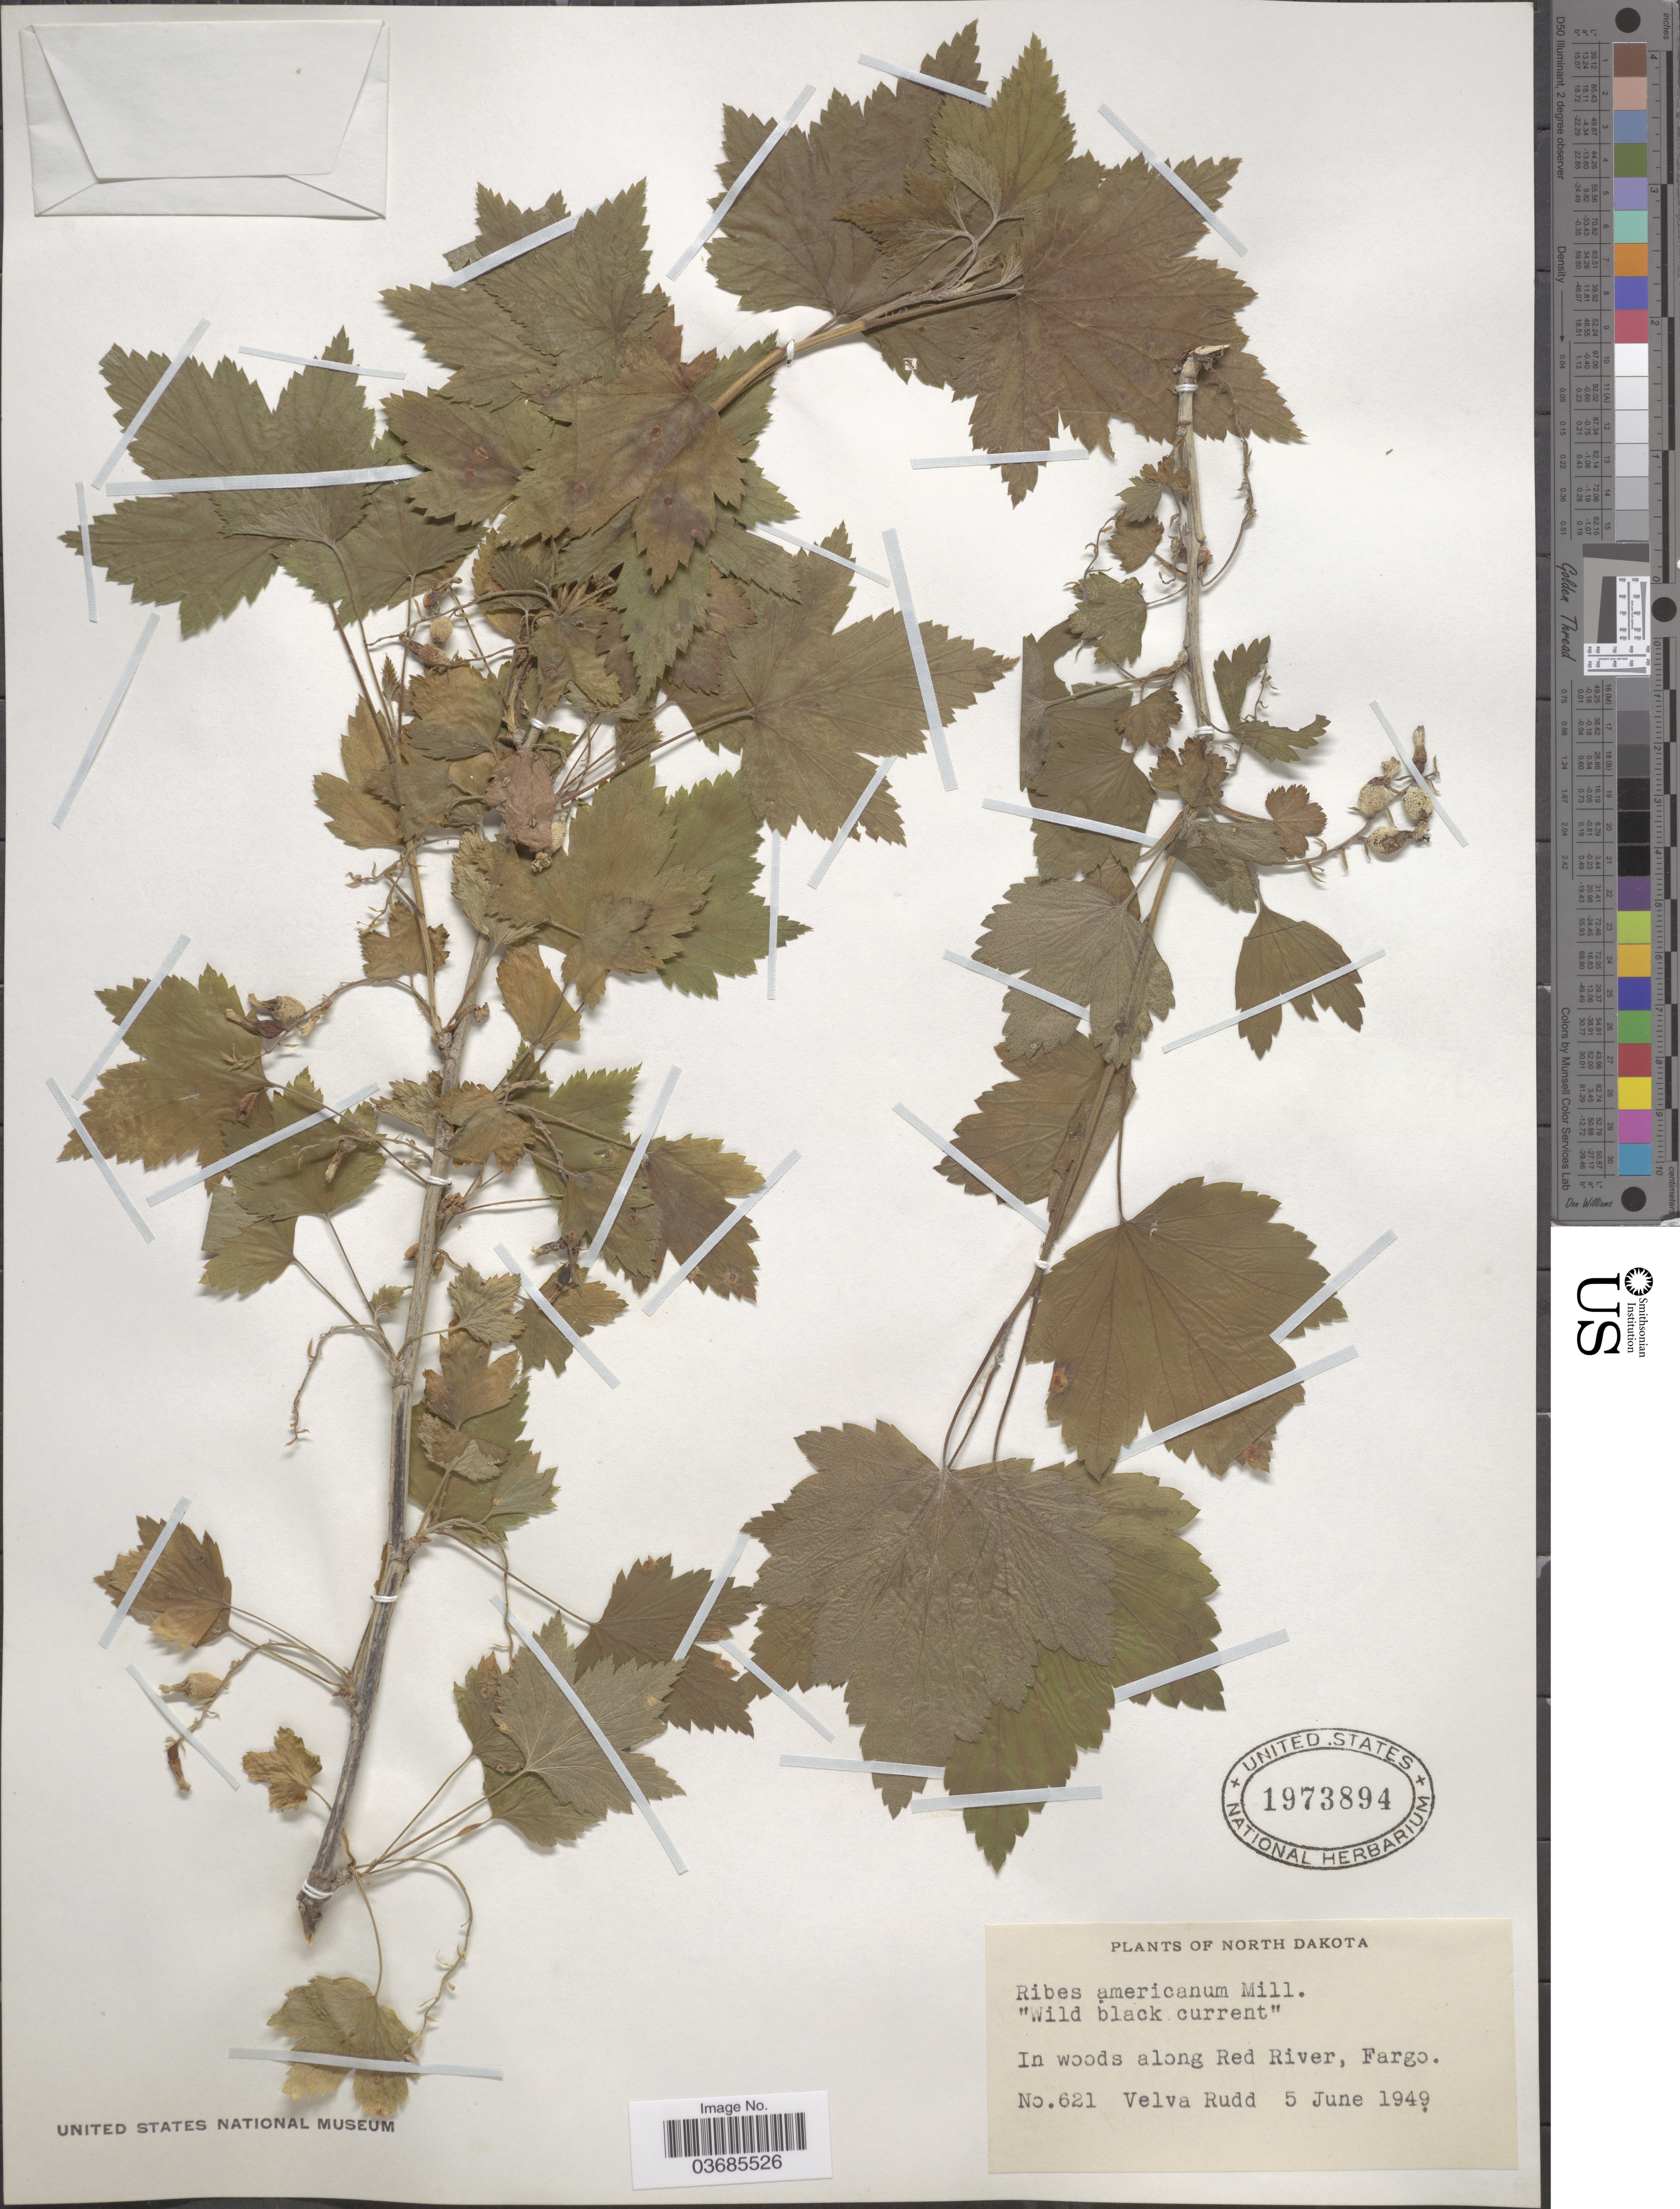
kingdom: Plantae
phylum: Tracheophyta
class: Magnoliopsida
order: Saxifragales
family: Grossulariaceae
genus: Ribes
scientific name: Ribes americanum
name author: Mill.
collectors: V. E. Rudd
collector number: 621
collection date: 1949-06-05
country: United States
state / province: North Dakota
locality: In woods along Red River, Fargo.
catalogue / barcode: US 1973894